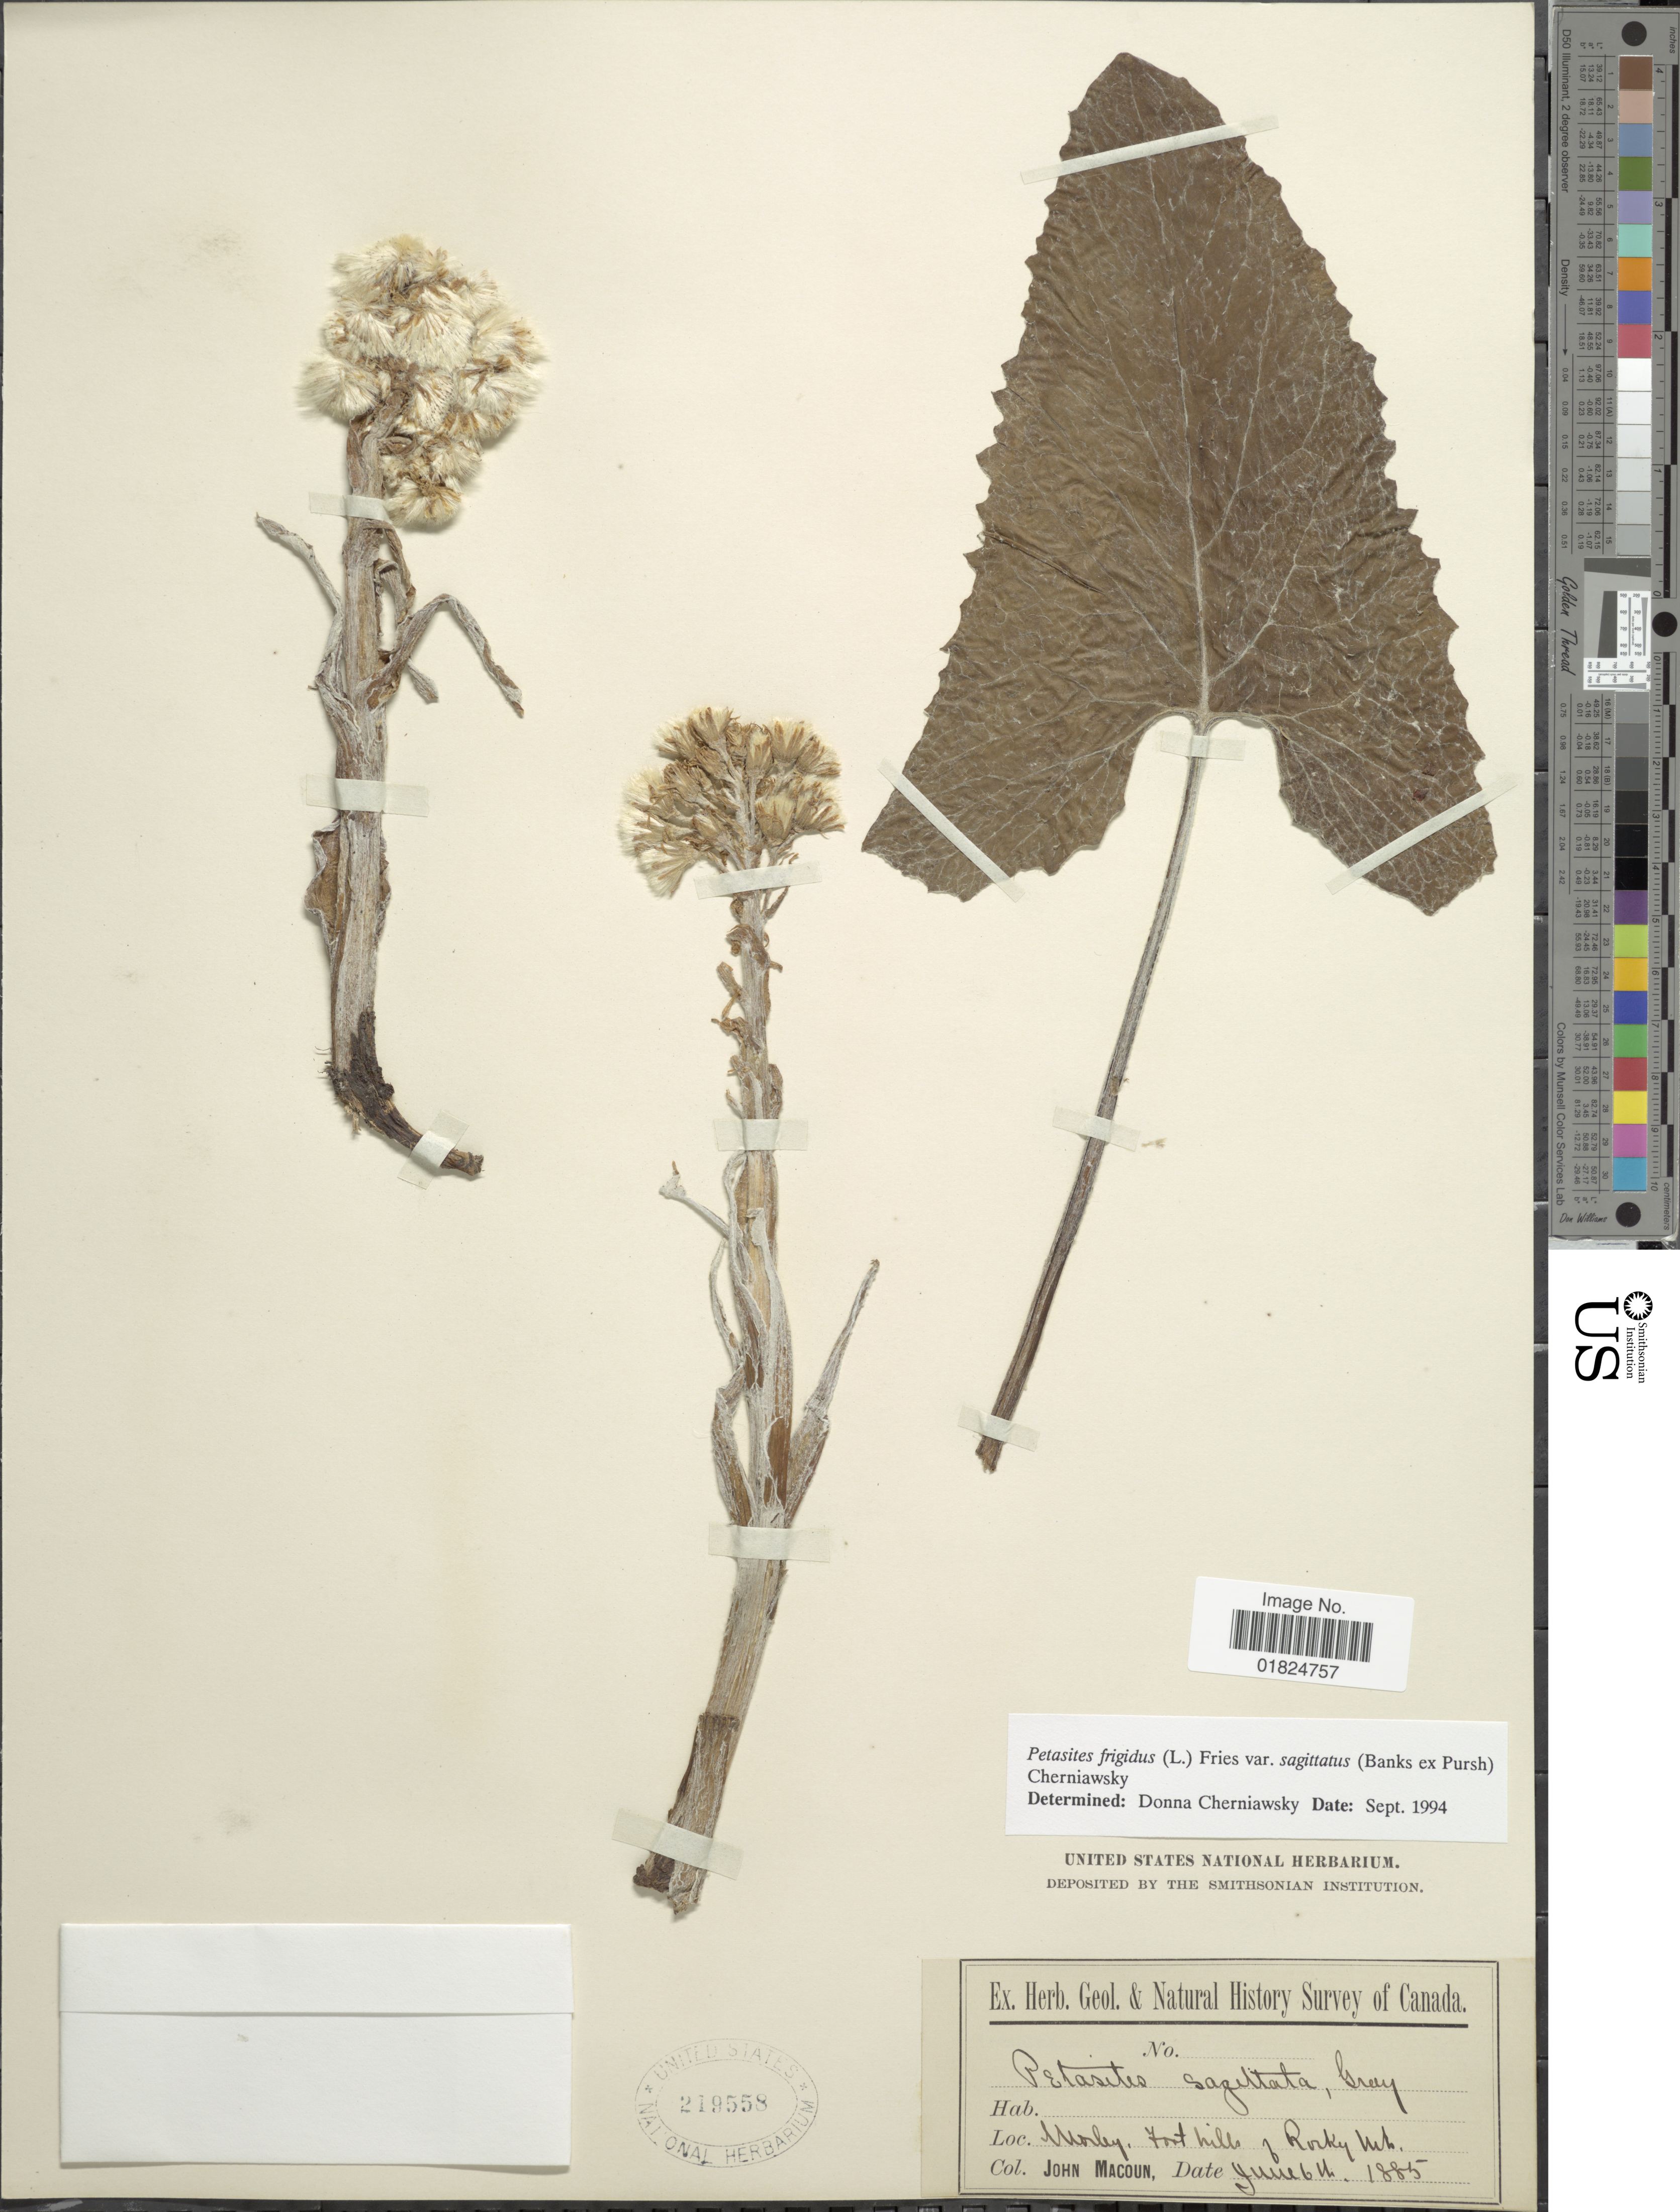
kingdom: Plantae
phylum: Tracheophyta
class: Magnoliopsida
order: Asterales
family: Asteraceae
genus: Petasites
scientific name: Petasites frigidus var. sagittatus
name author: (Banks ex Pursh) Cherniawsky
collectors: J. Macoun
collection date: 1885-06-06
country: Canada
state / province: Alberta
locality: Morley, foothills of Rocky Mts.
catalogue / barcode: US 219558